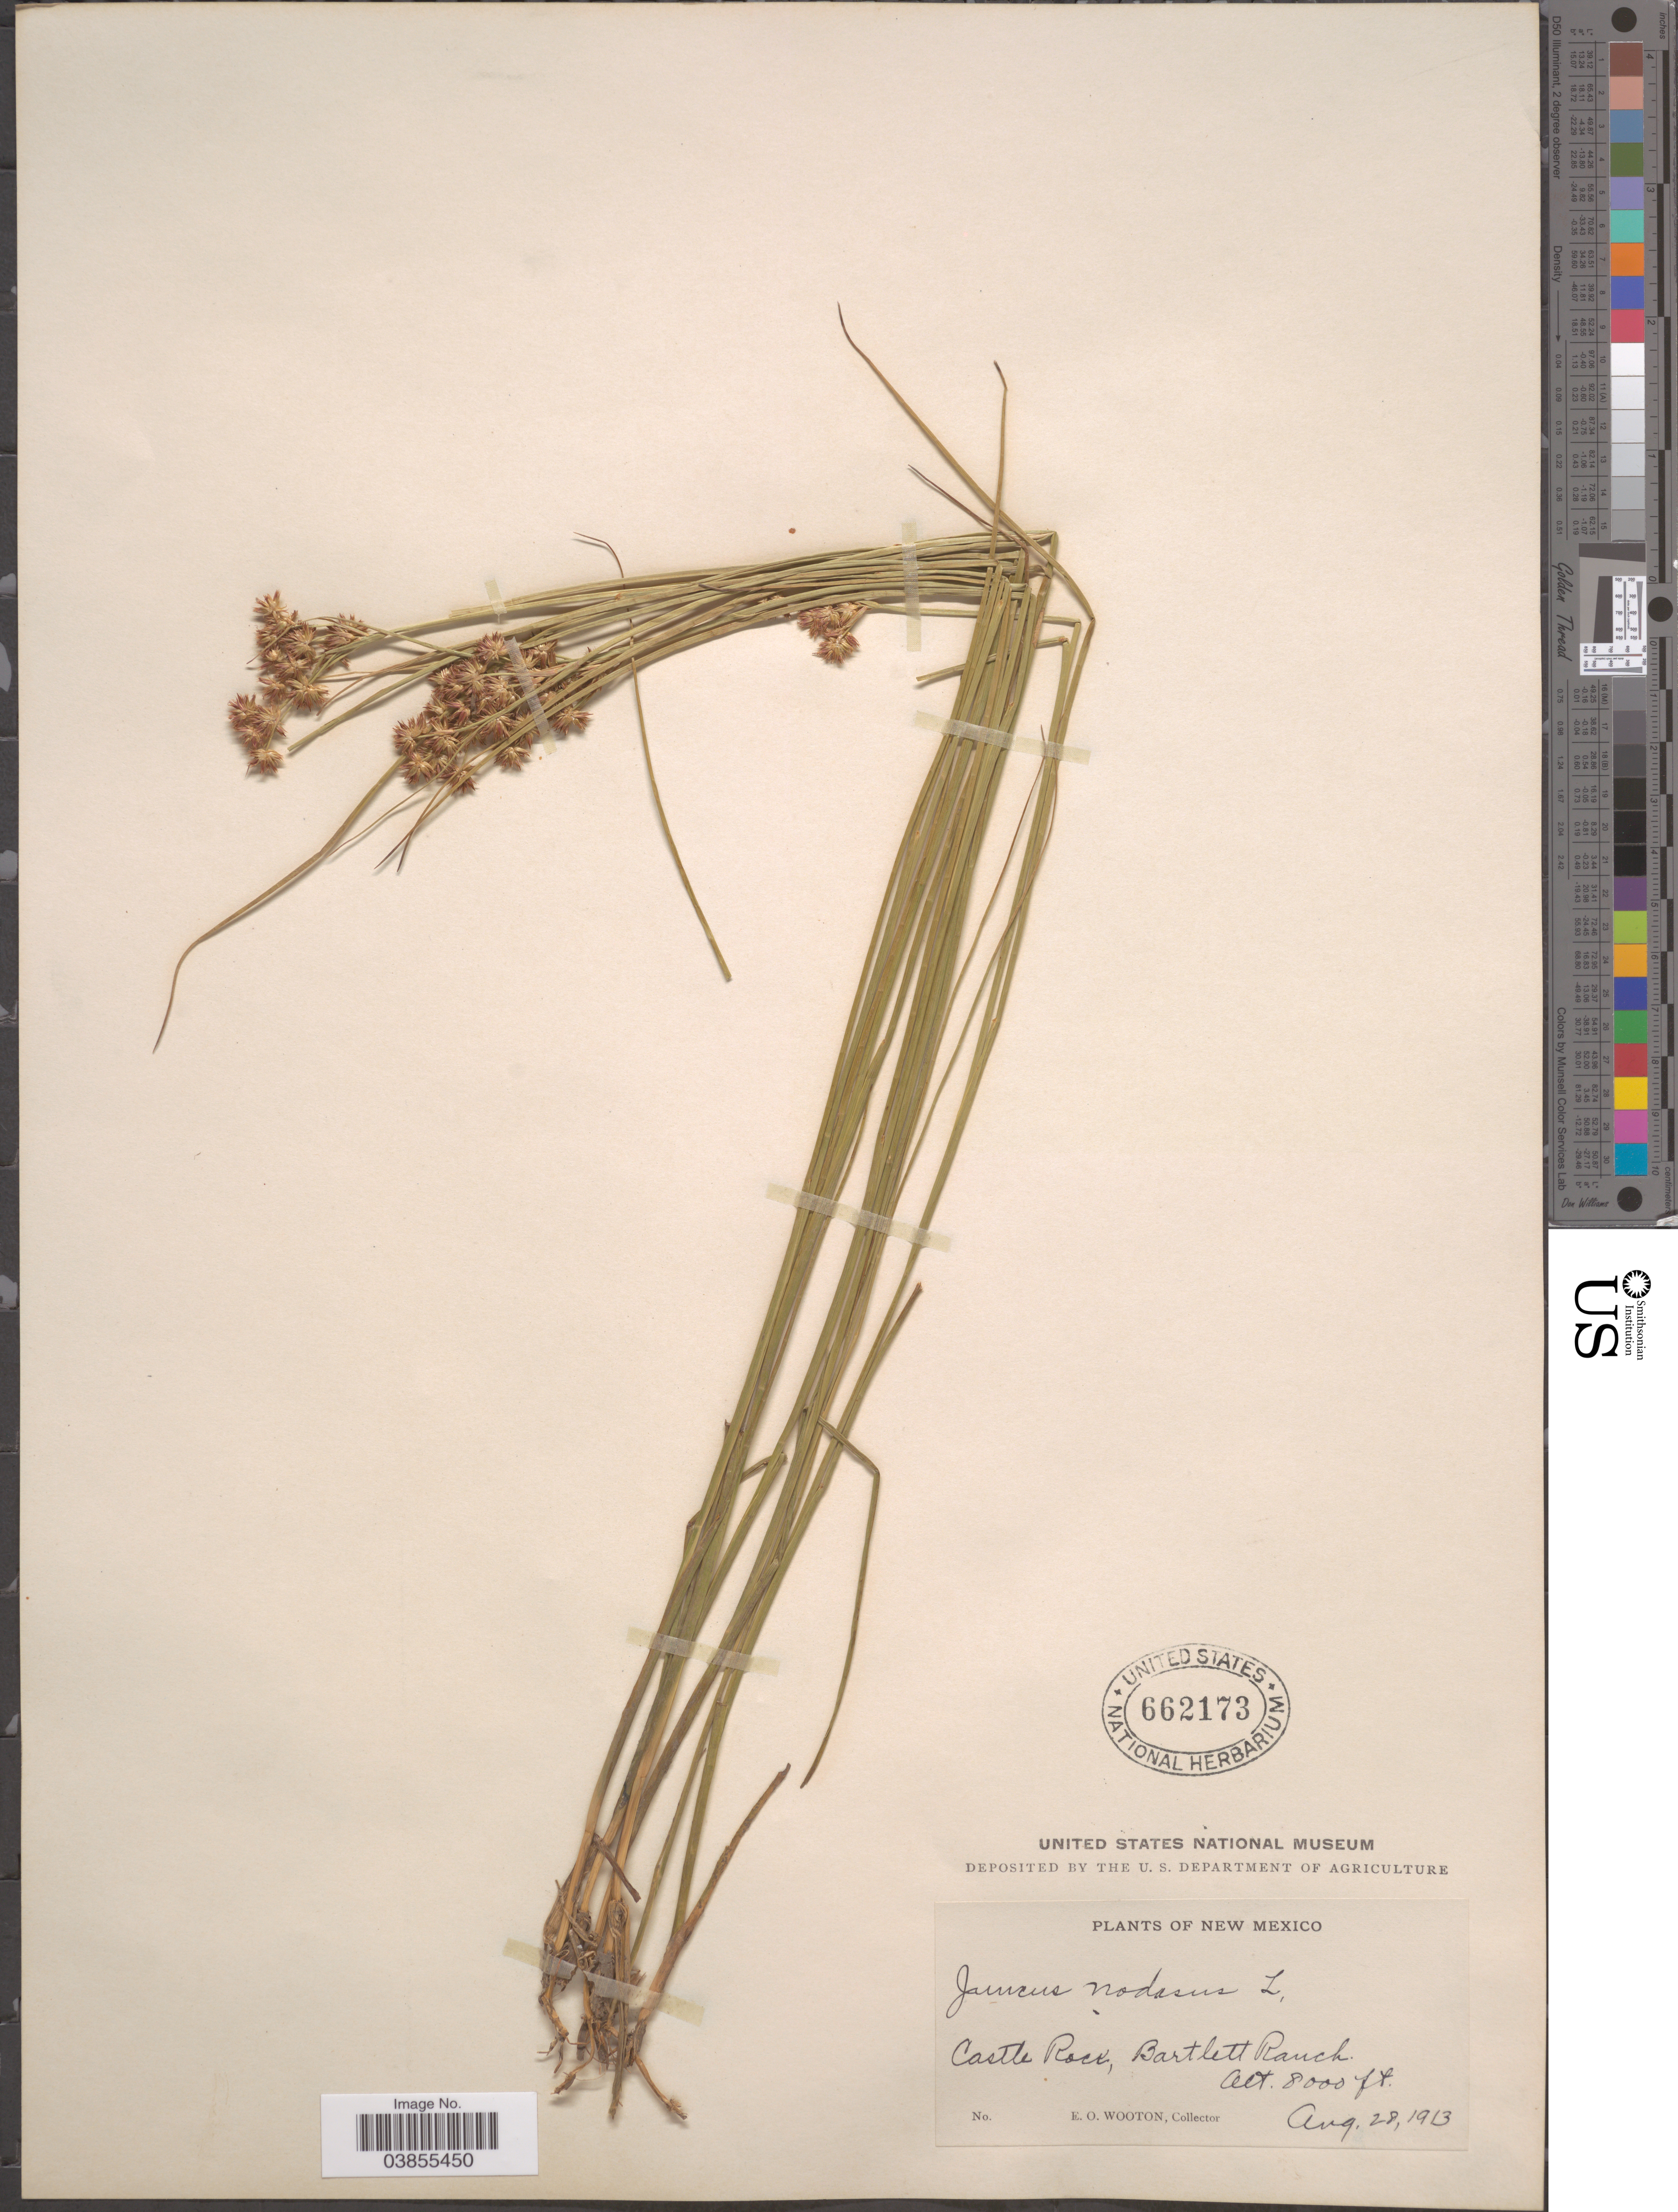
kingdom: Plantae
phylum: Tracheophyta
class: Liliopsida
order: Poales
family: Juncaceae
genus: Juncus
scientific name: Juncus nodosus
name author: L.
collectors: E. O. Wooton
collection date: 1913-08-28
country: United States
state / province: New Mexico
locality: Castle Rock, Bartlett Ranch.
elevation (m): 2438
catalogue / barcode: US 662173